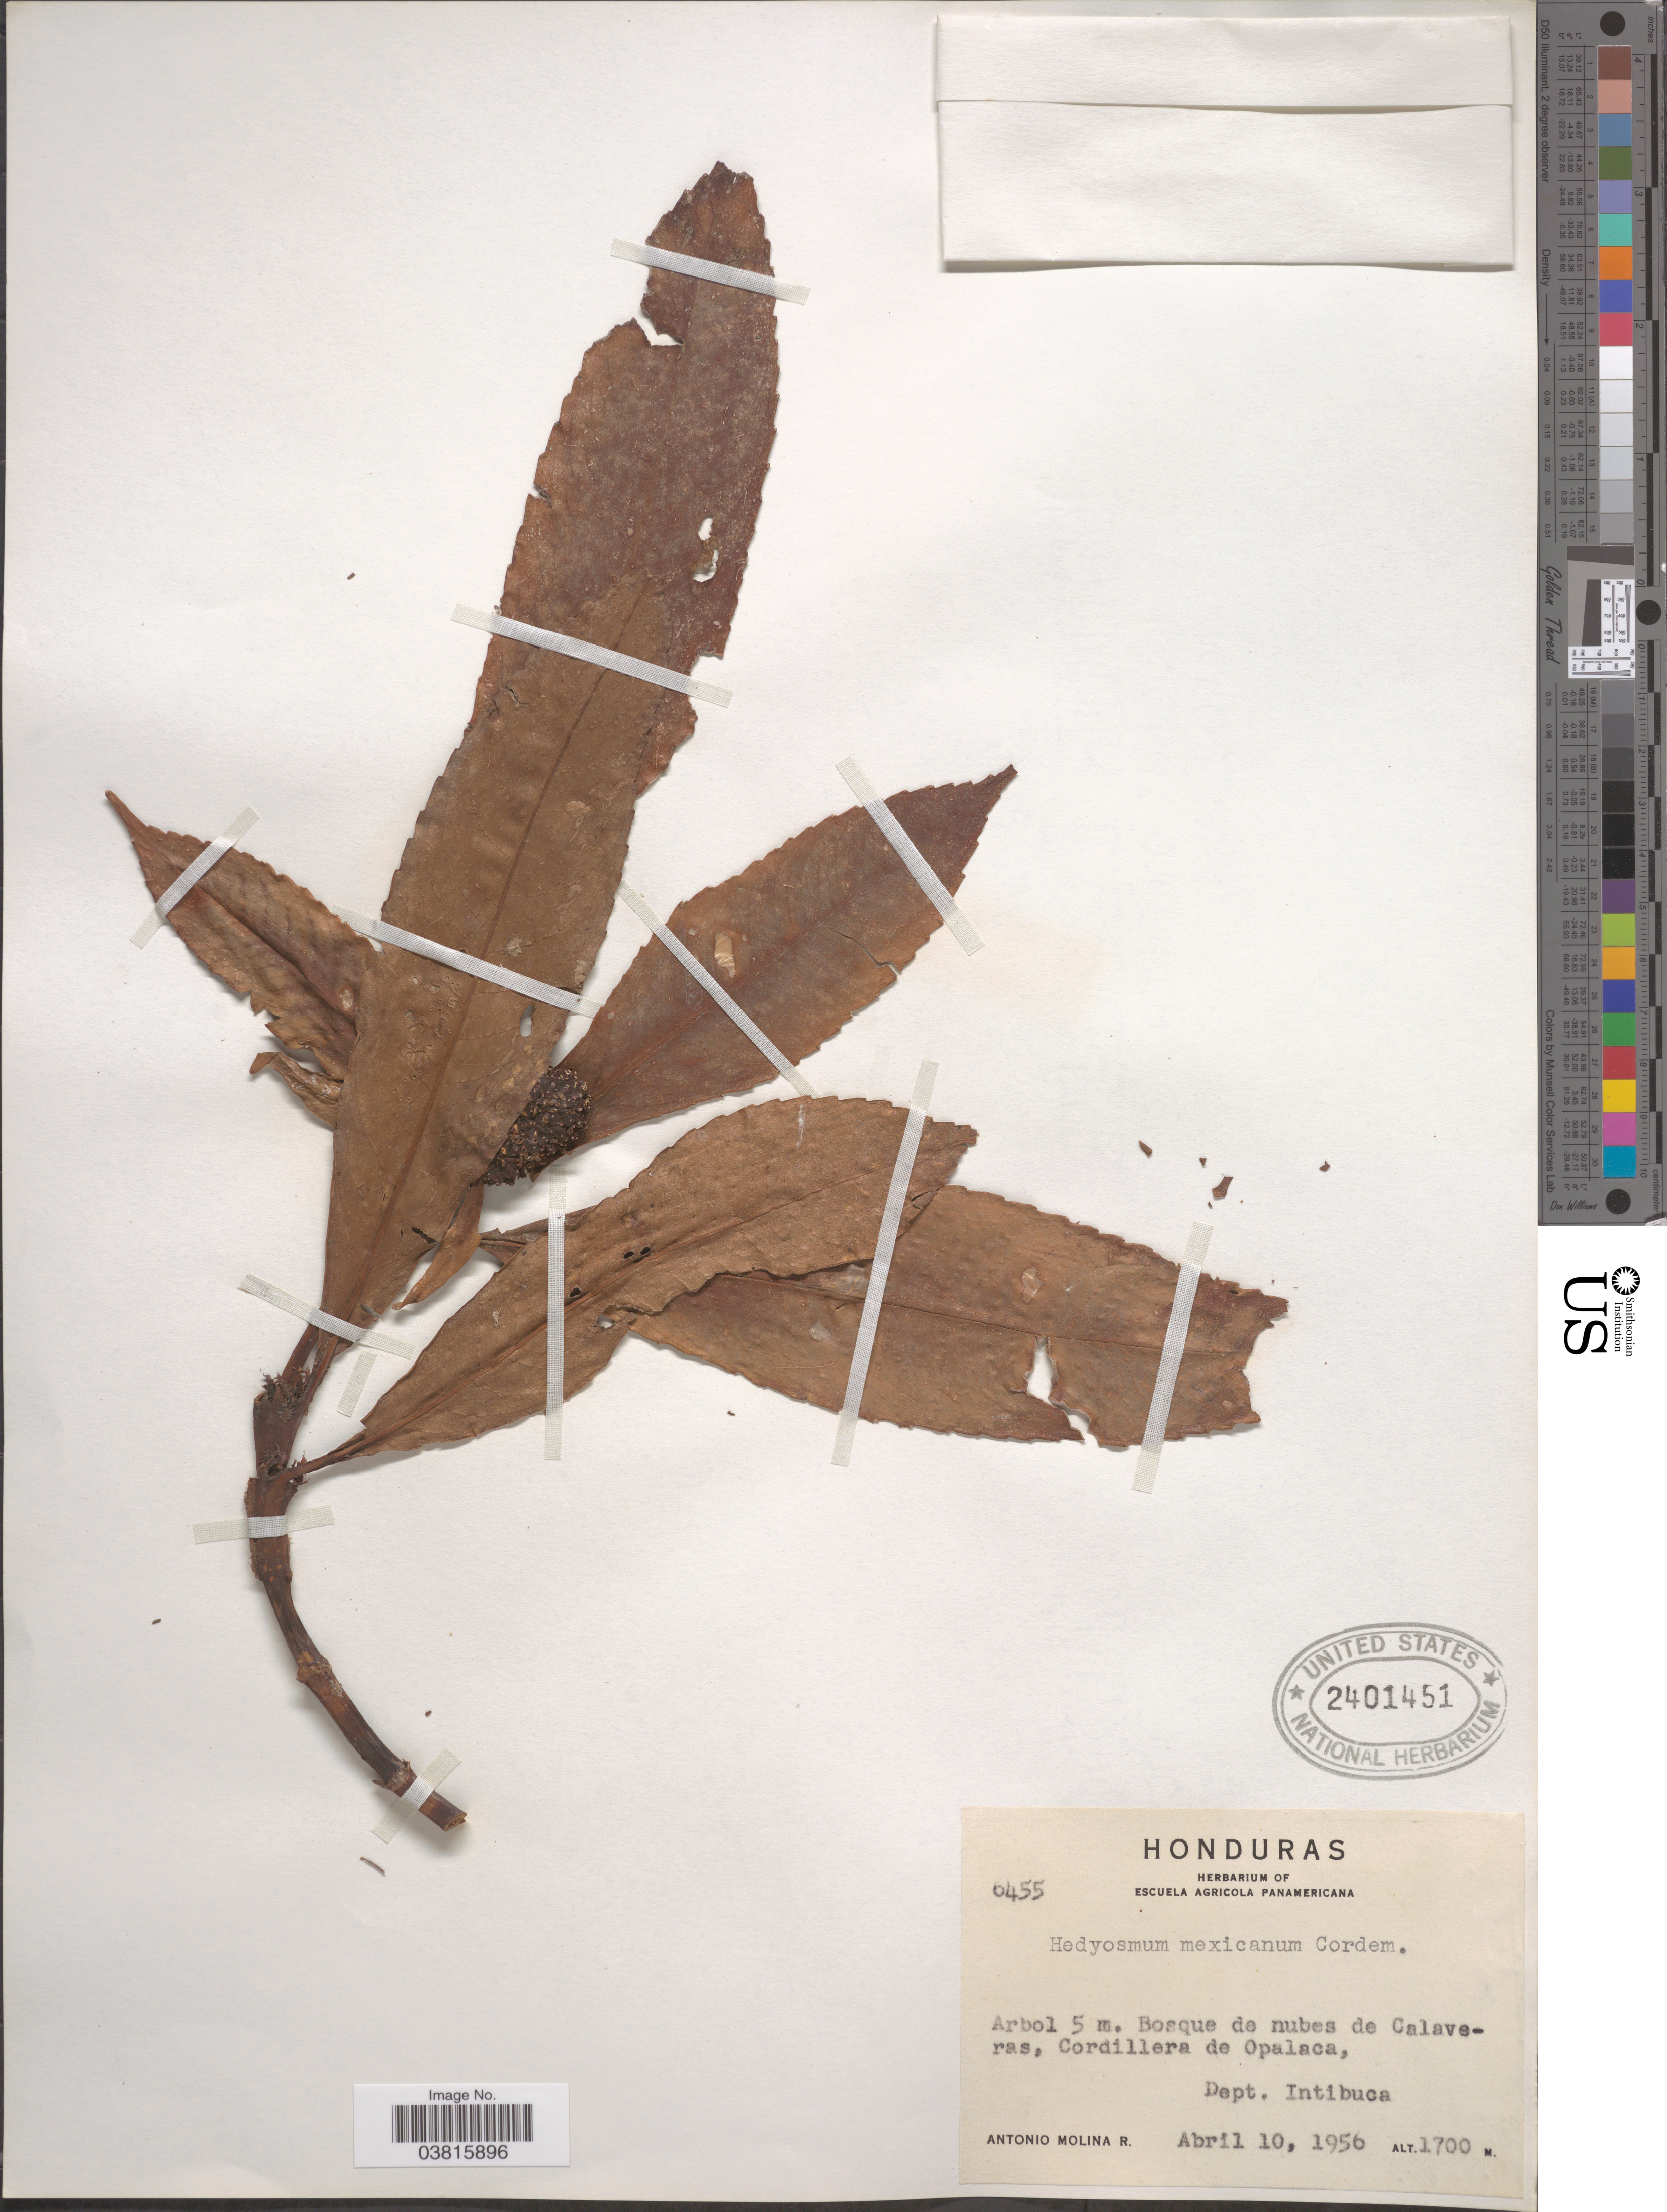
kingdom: Plantae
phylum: Tracheophyta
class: Magnoliopsida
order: Chloranthales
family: Chloranthaceae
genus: Hedyosmum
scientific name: Hedyosmum artocarpus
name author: Solms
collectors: A. Molina R.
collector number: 6455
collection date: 1956-04-10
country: Honduras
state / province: Intibuca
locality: Bosque de nubes de Calaveras, Cordilera de Opalaca, Dept. Intibuca.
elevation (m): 1700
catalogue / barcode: US 2401451